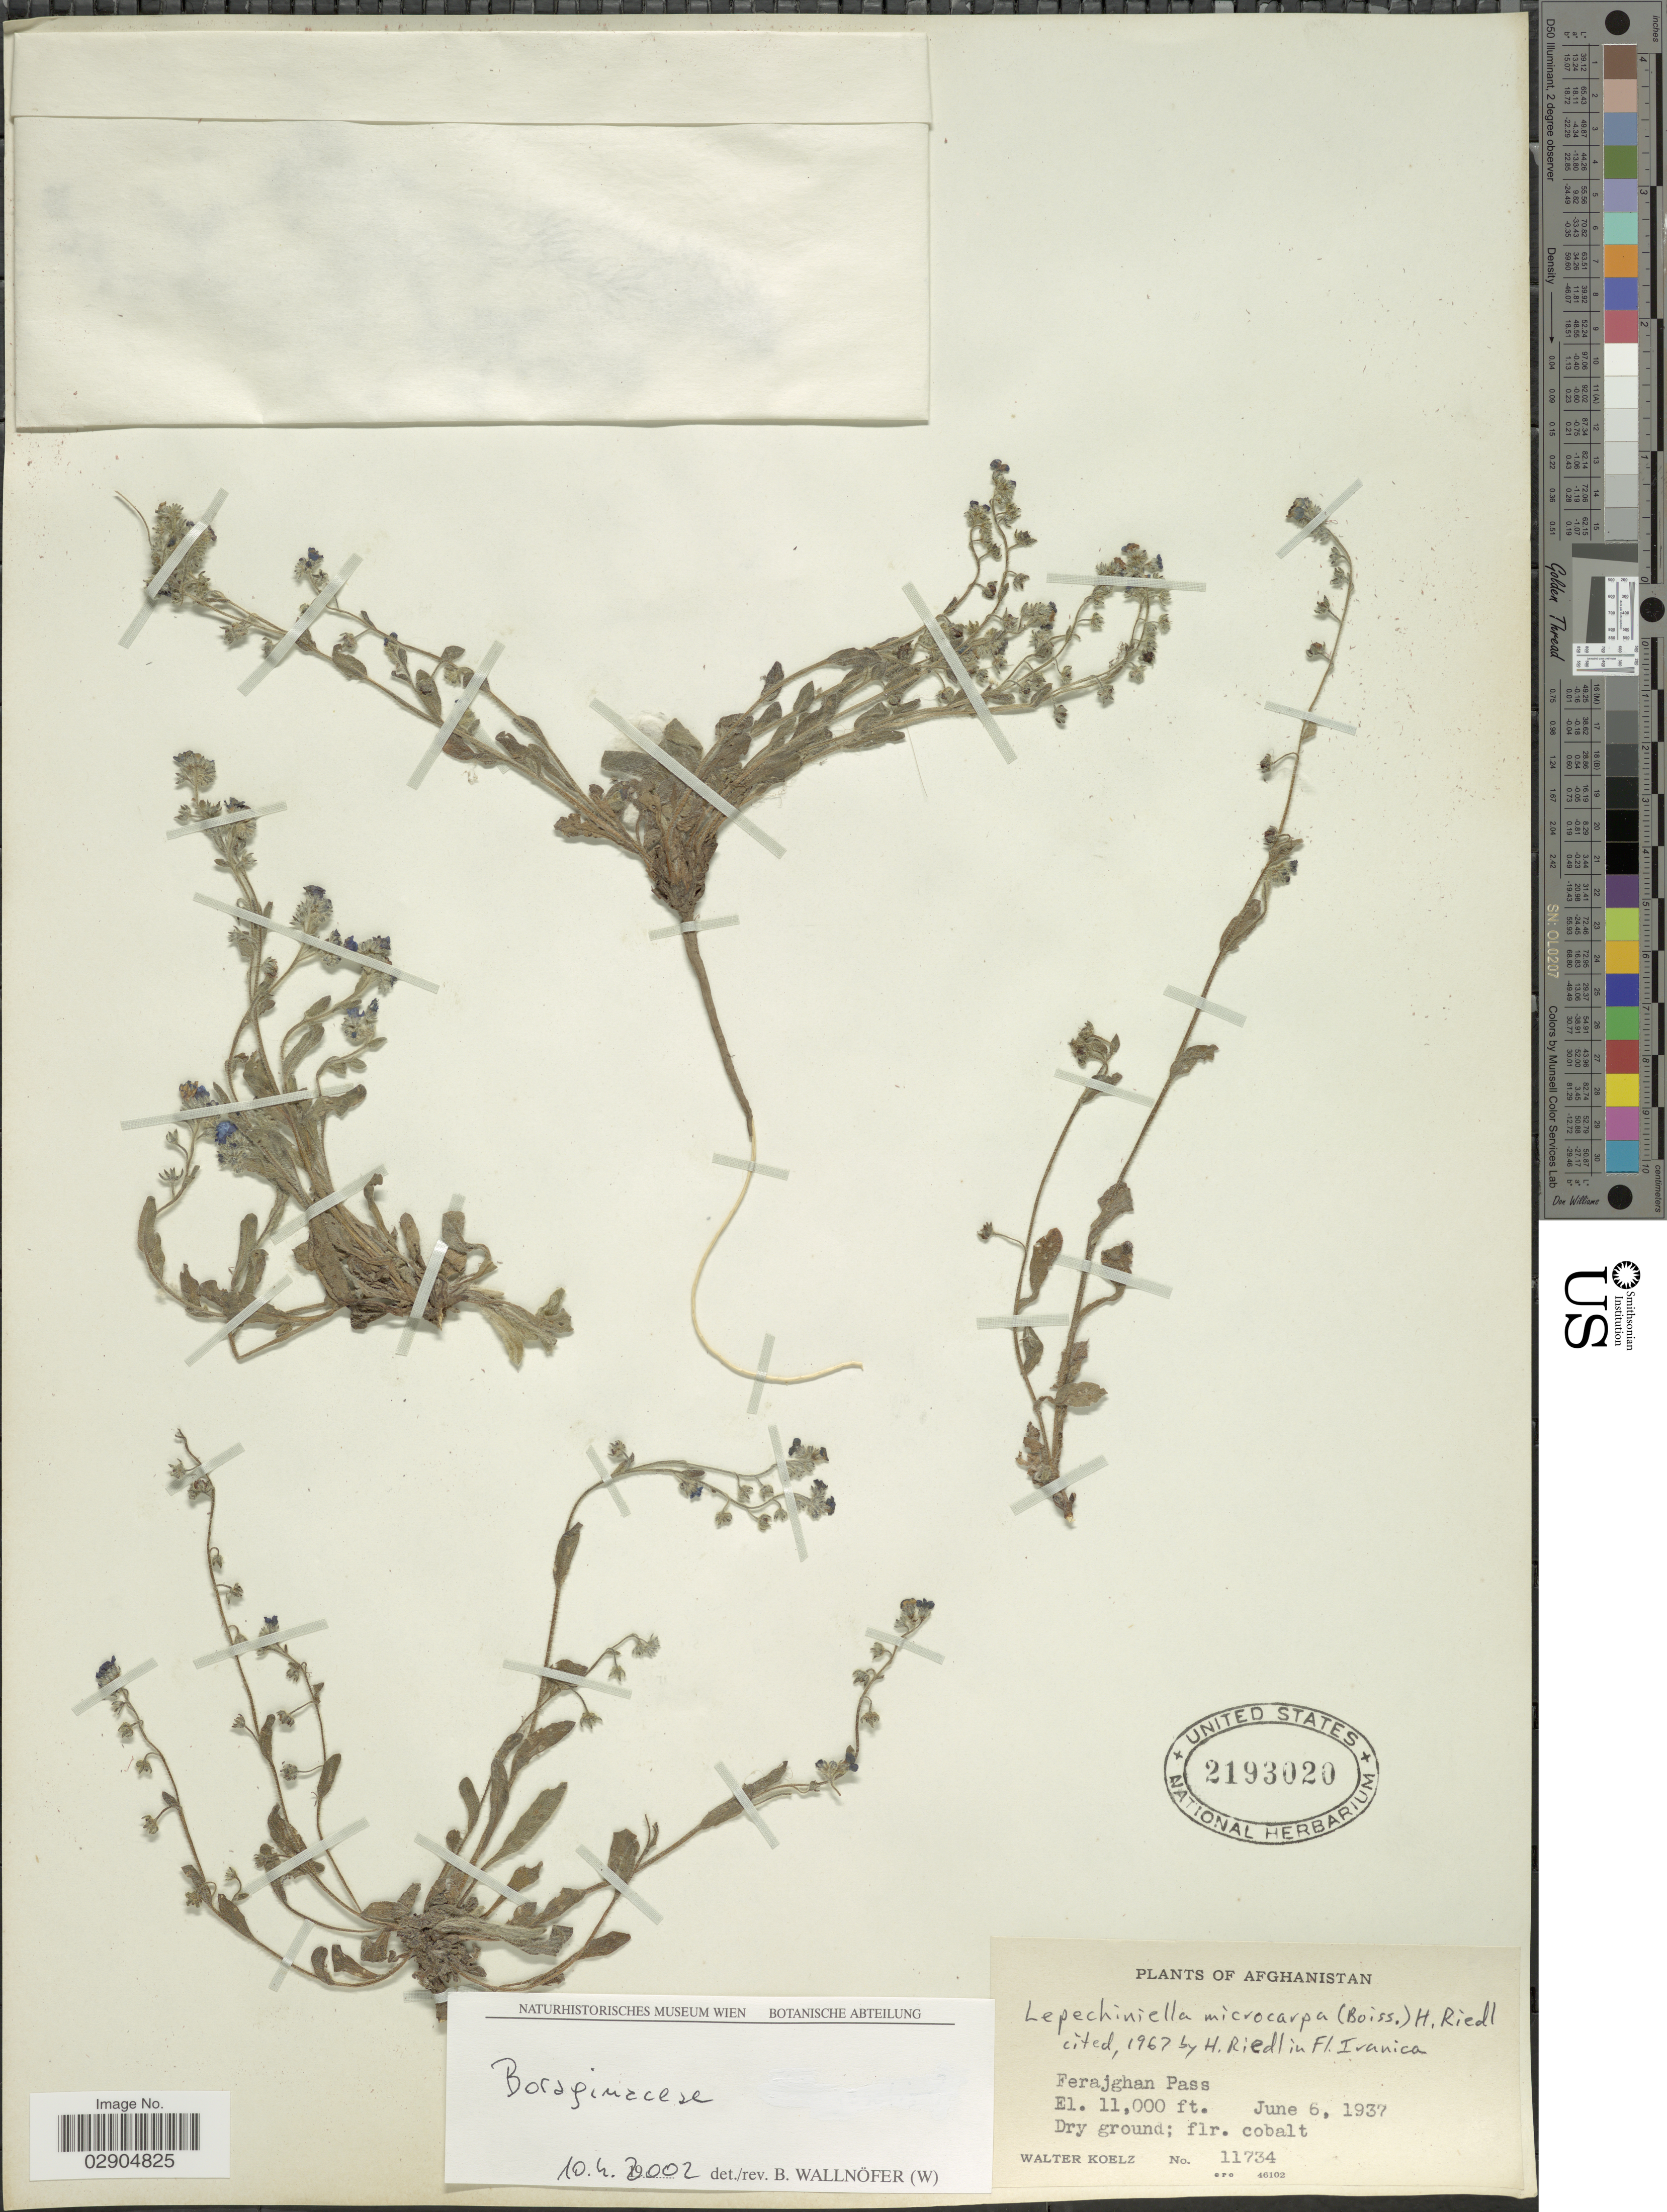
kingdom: Plantae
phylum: Tracheophyta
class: Magnoliopsida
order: Boraginales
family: Boraginaceae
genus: Lepechiniella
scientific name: Lepechiniella microcarpa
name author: (Boiss.) Riedl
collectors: W. N. Koelz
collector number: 11734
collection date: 1937-06-06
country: Afghanistan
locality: Ferajghan Pass.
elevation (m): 3353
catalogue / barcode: US 2193020